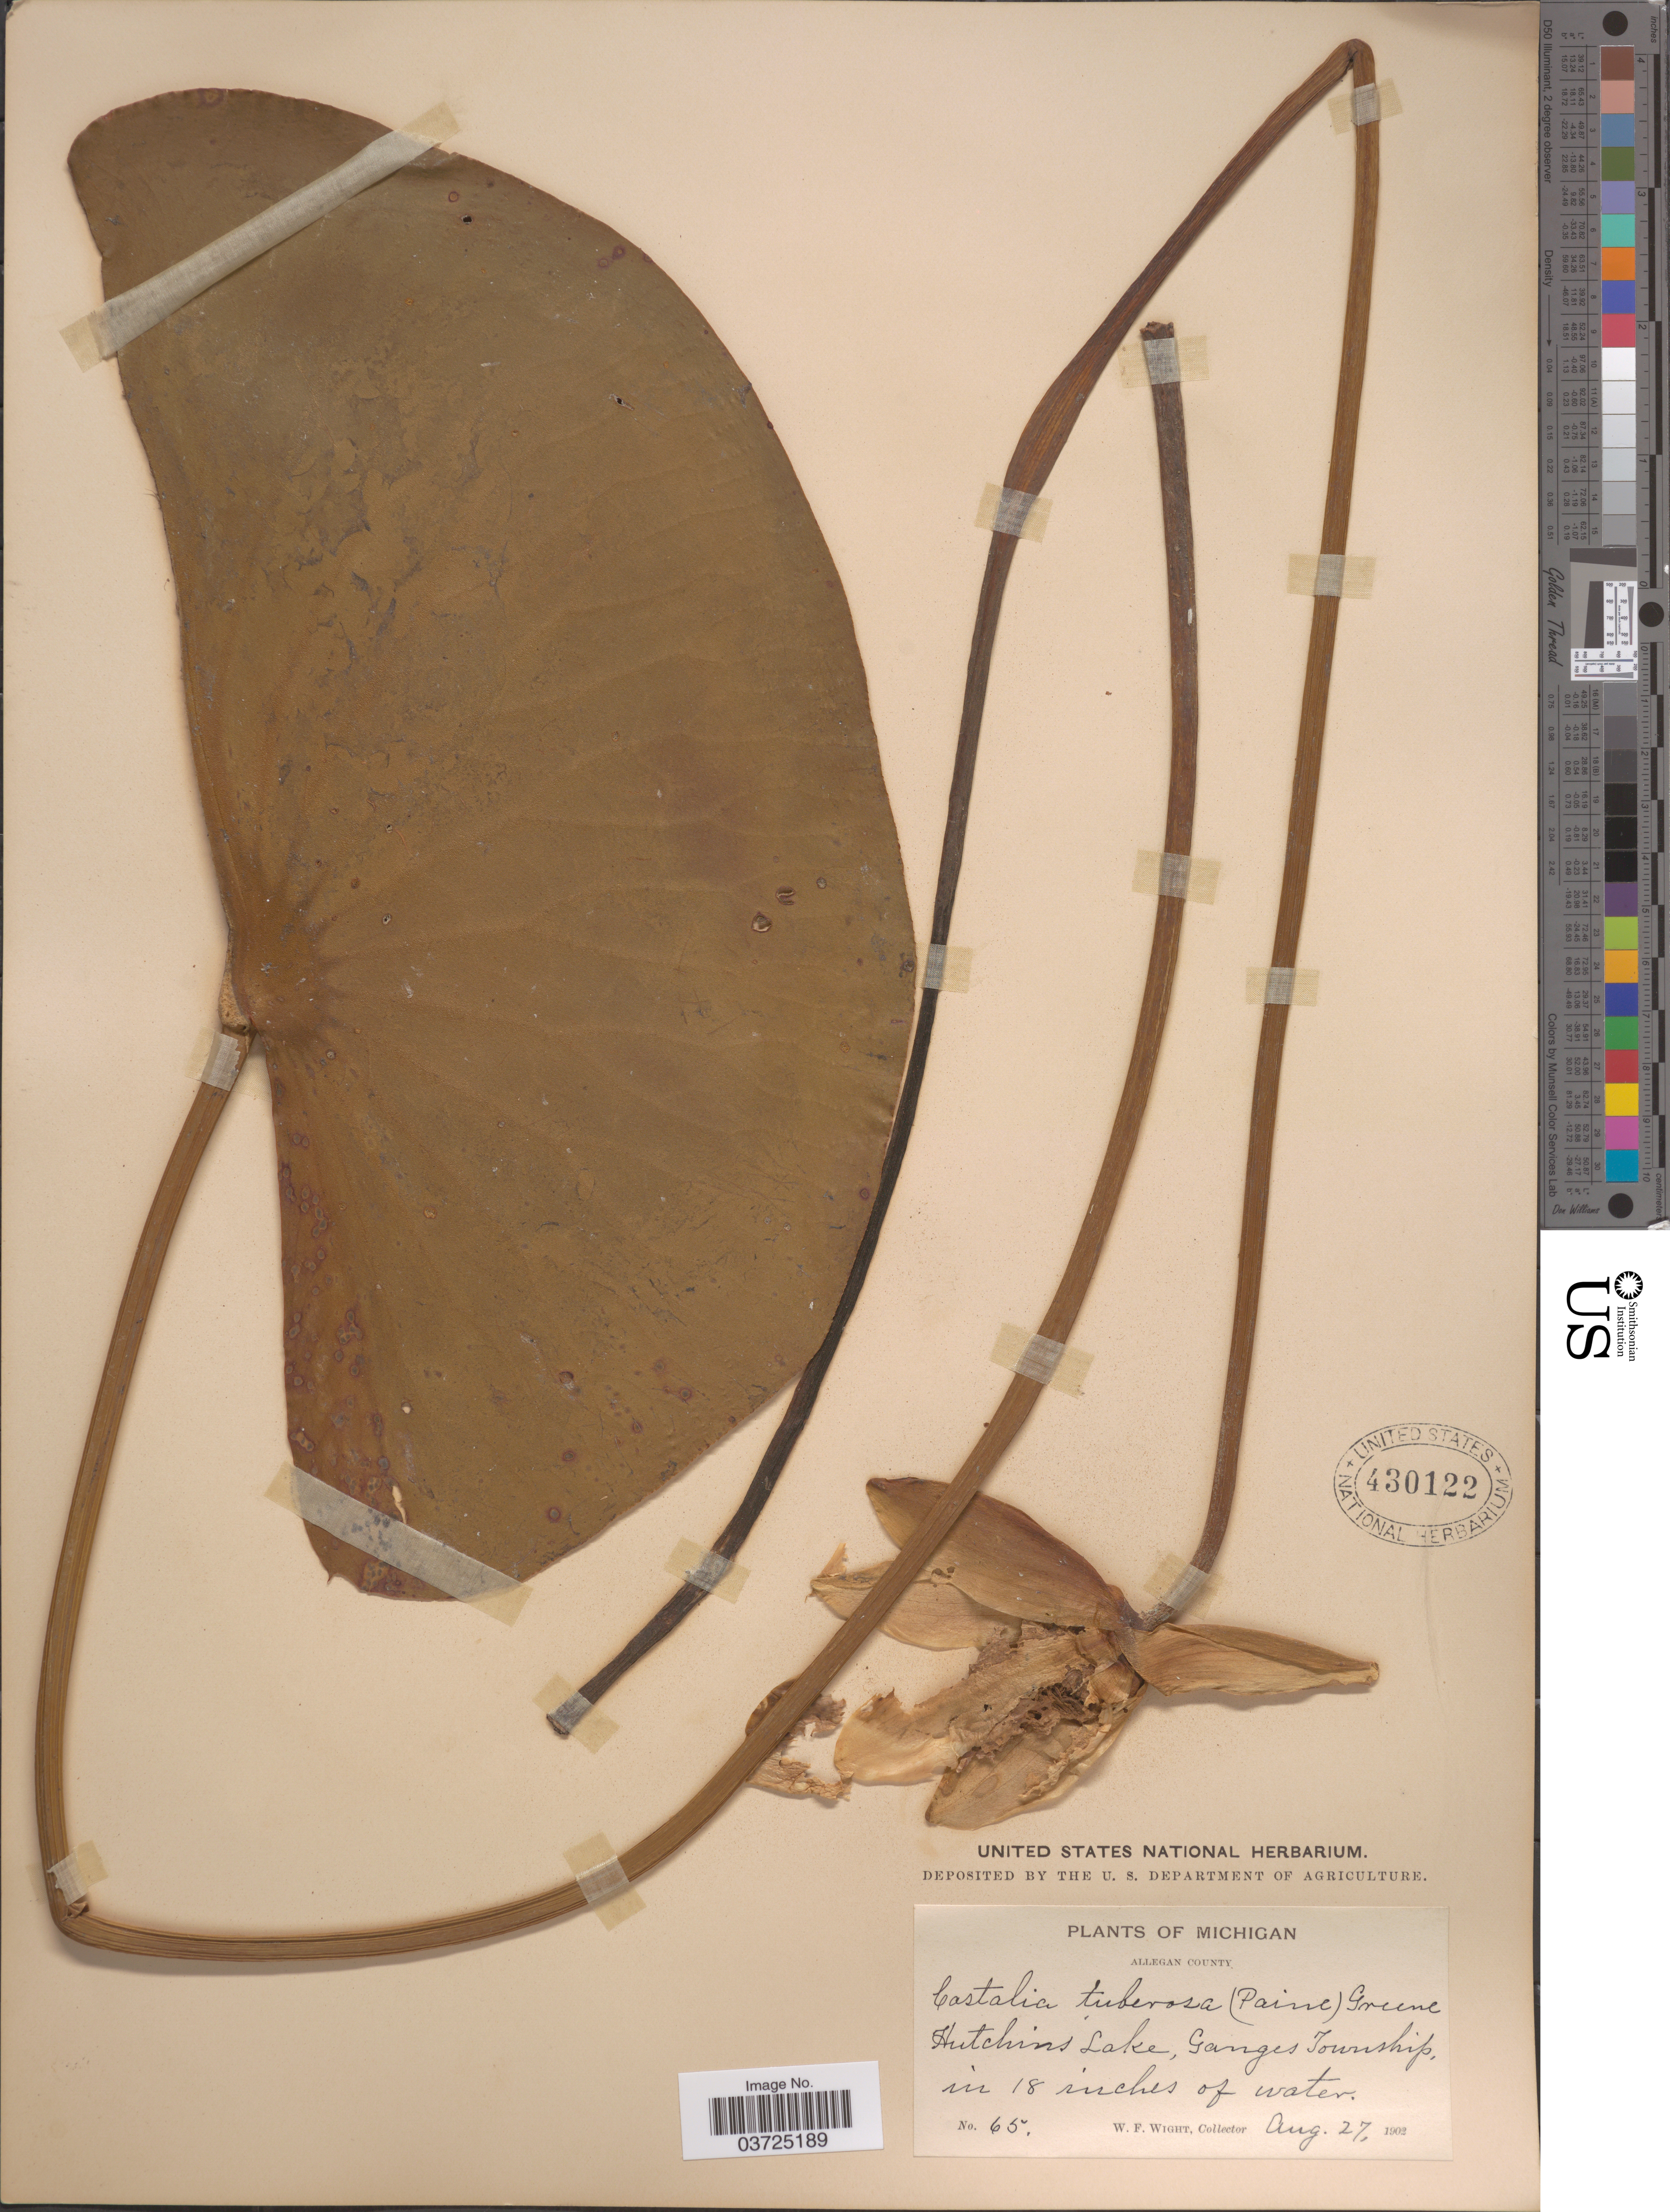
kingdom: Plantae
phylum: Tracheophyta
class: Magnoliopsida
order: Nymphaeales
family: Nymphaeaceae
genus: Nymphaea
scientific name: Nymphaea tuberosa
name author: Paine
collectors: W. Wight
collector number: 65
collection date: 1902-08-27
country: United States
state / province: Michigan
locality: Allegan County. Hutchins Lake, Ganges Township.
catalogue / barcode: US 430122